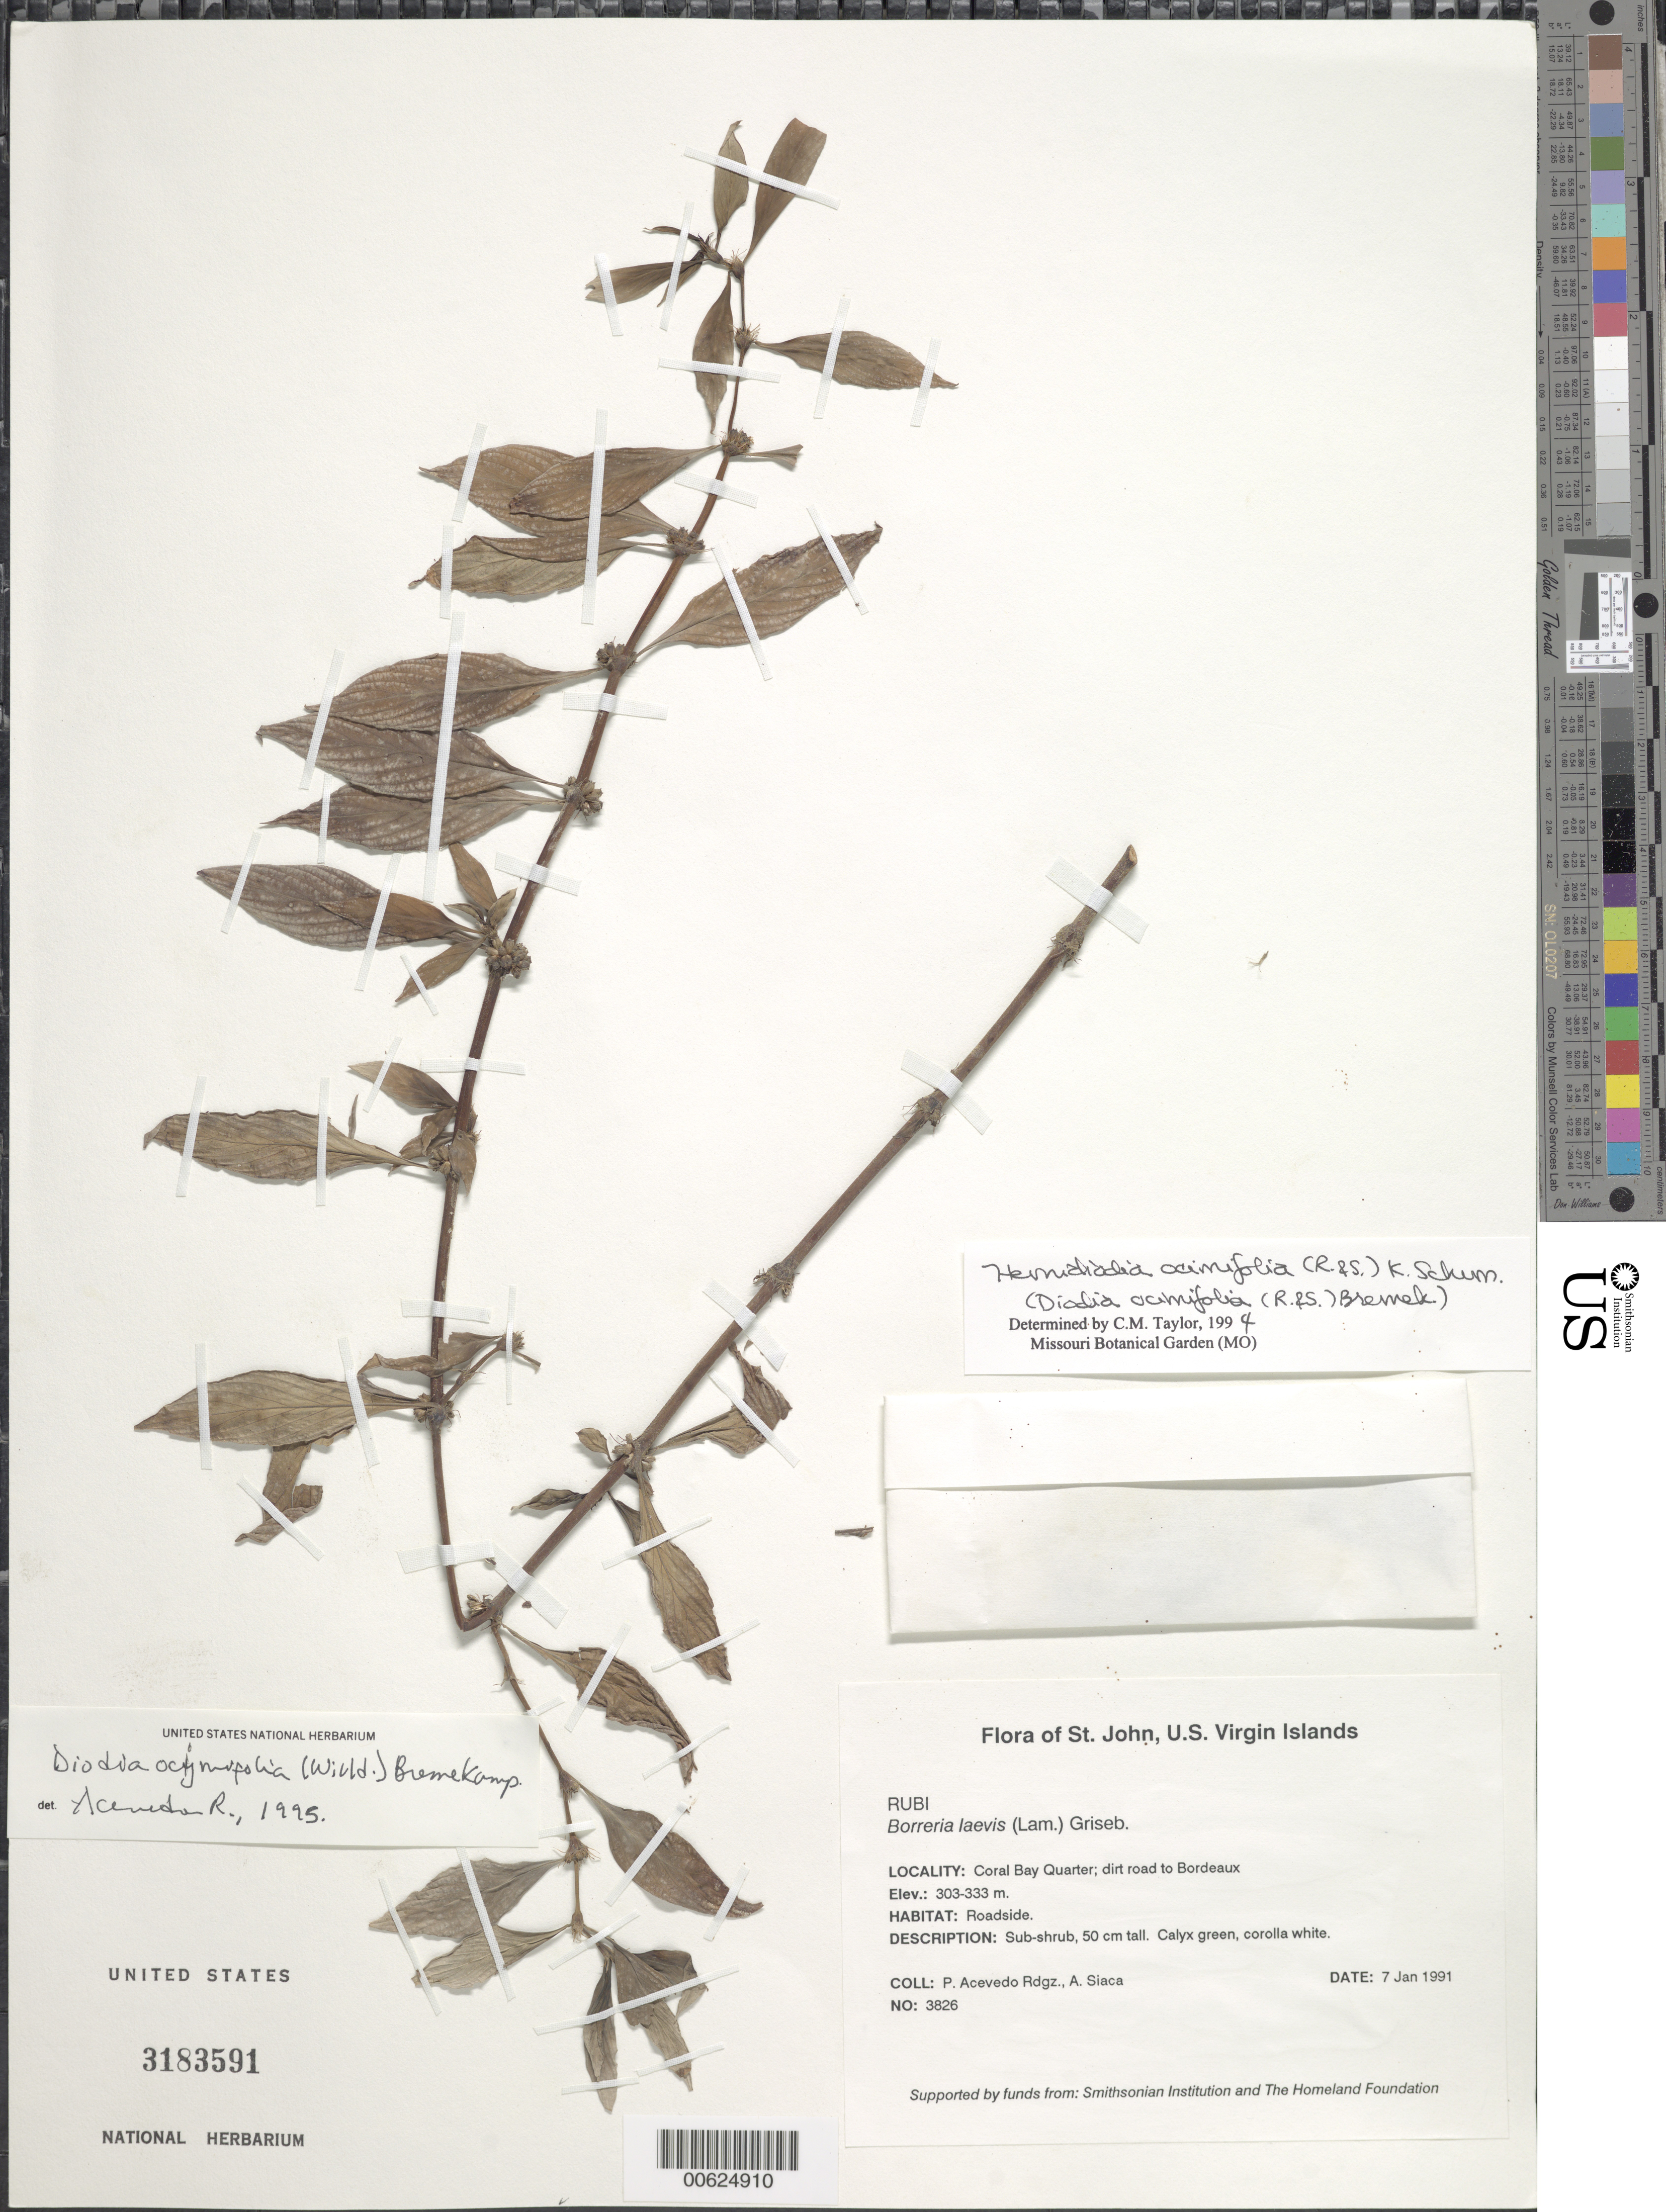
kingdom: Plantae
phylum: Tracheophyta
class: Magnoliopsida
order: Gentianales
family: Rubiaceae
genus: Diodia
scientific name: Diodia ocimifolia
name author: (Willd. ex Roem. & Schult.) Bremek.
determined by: Acevedo-Rodríguez, P., (BOT), Smithsonian Institution - National Museum of Natural History (UNITED STATES)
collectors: P. Acevedo-Rodr. & A. Siaca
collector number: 3826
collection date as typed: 07 Jan 1991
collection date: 1991-01-07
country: U.S. Virgin Islands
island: St. John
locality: Coral Bay Quarter; dirt road to Bordeaux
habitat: Roadside.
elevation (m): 303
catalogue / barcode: US 3183891